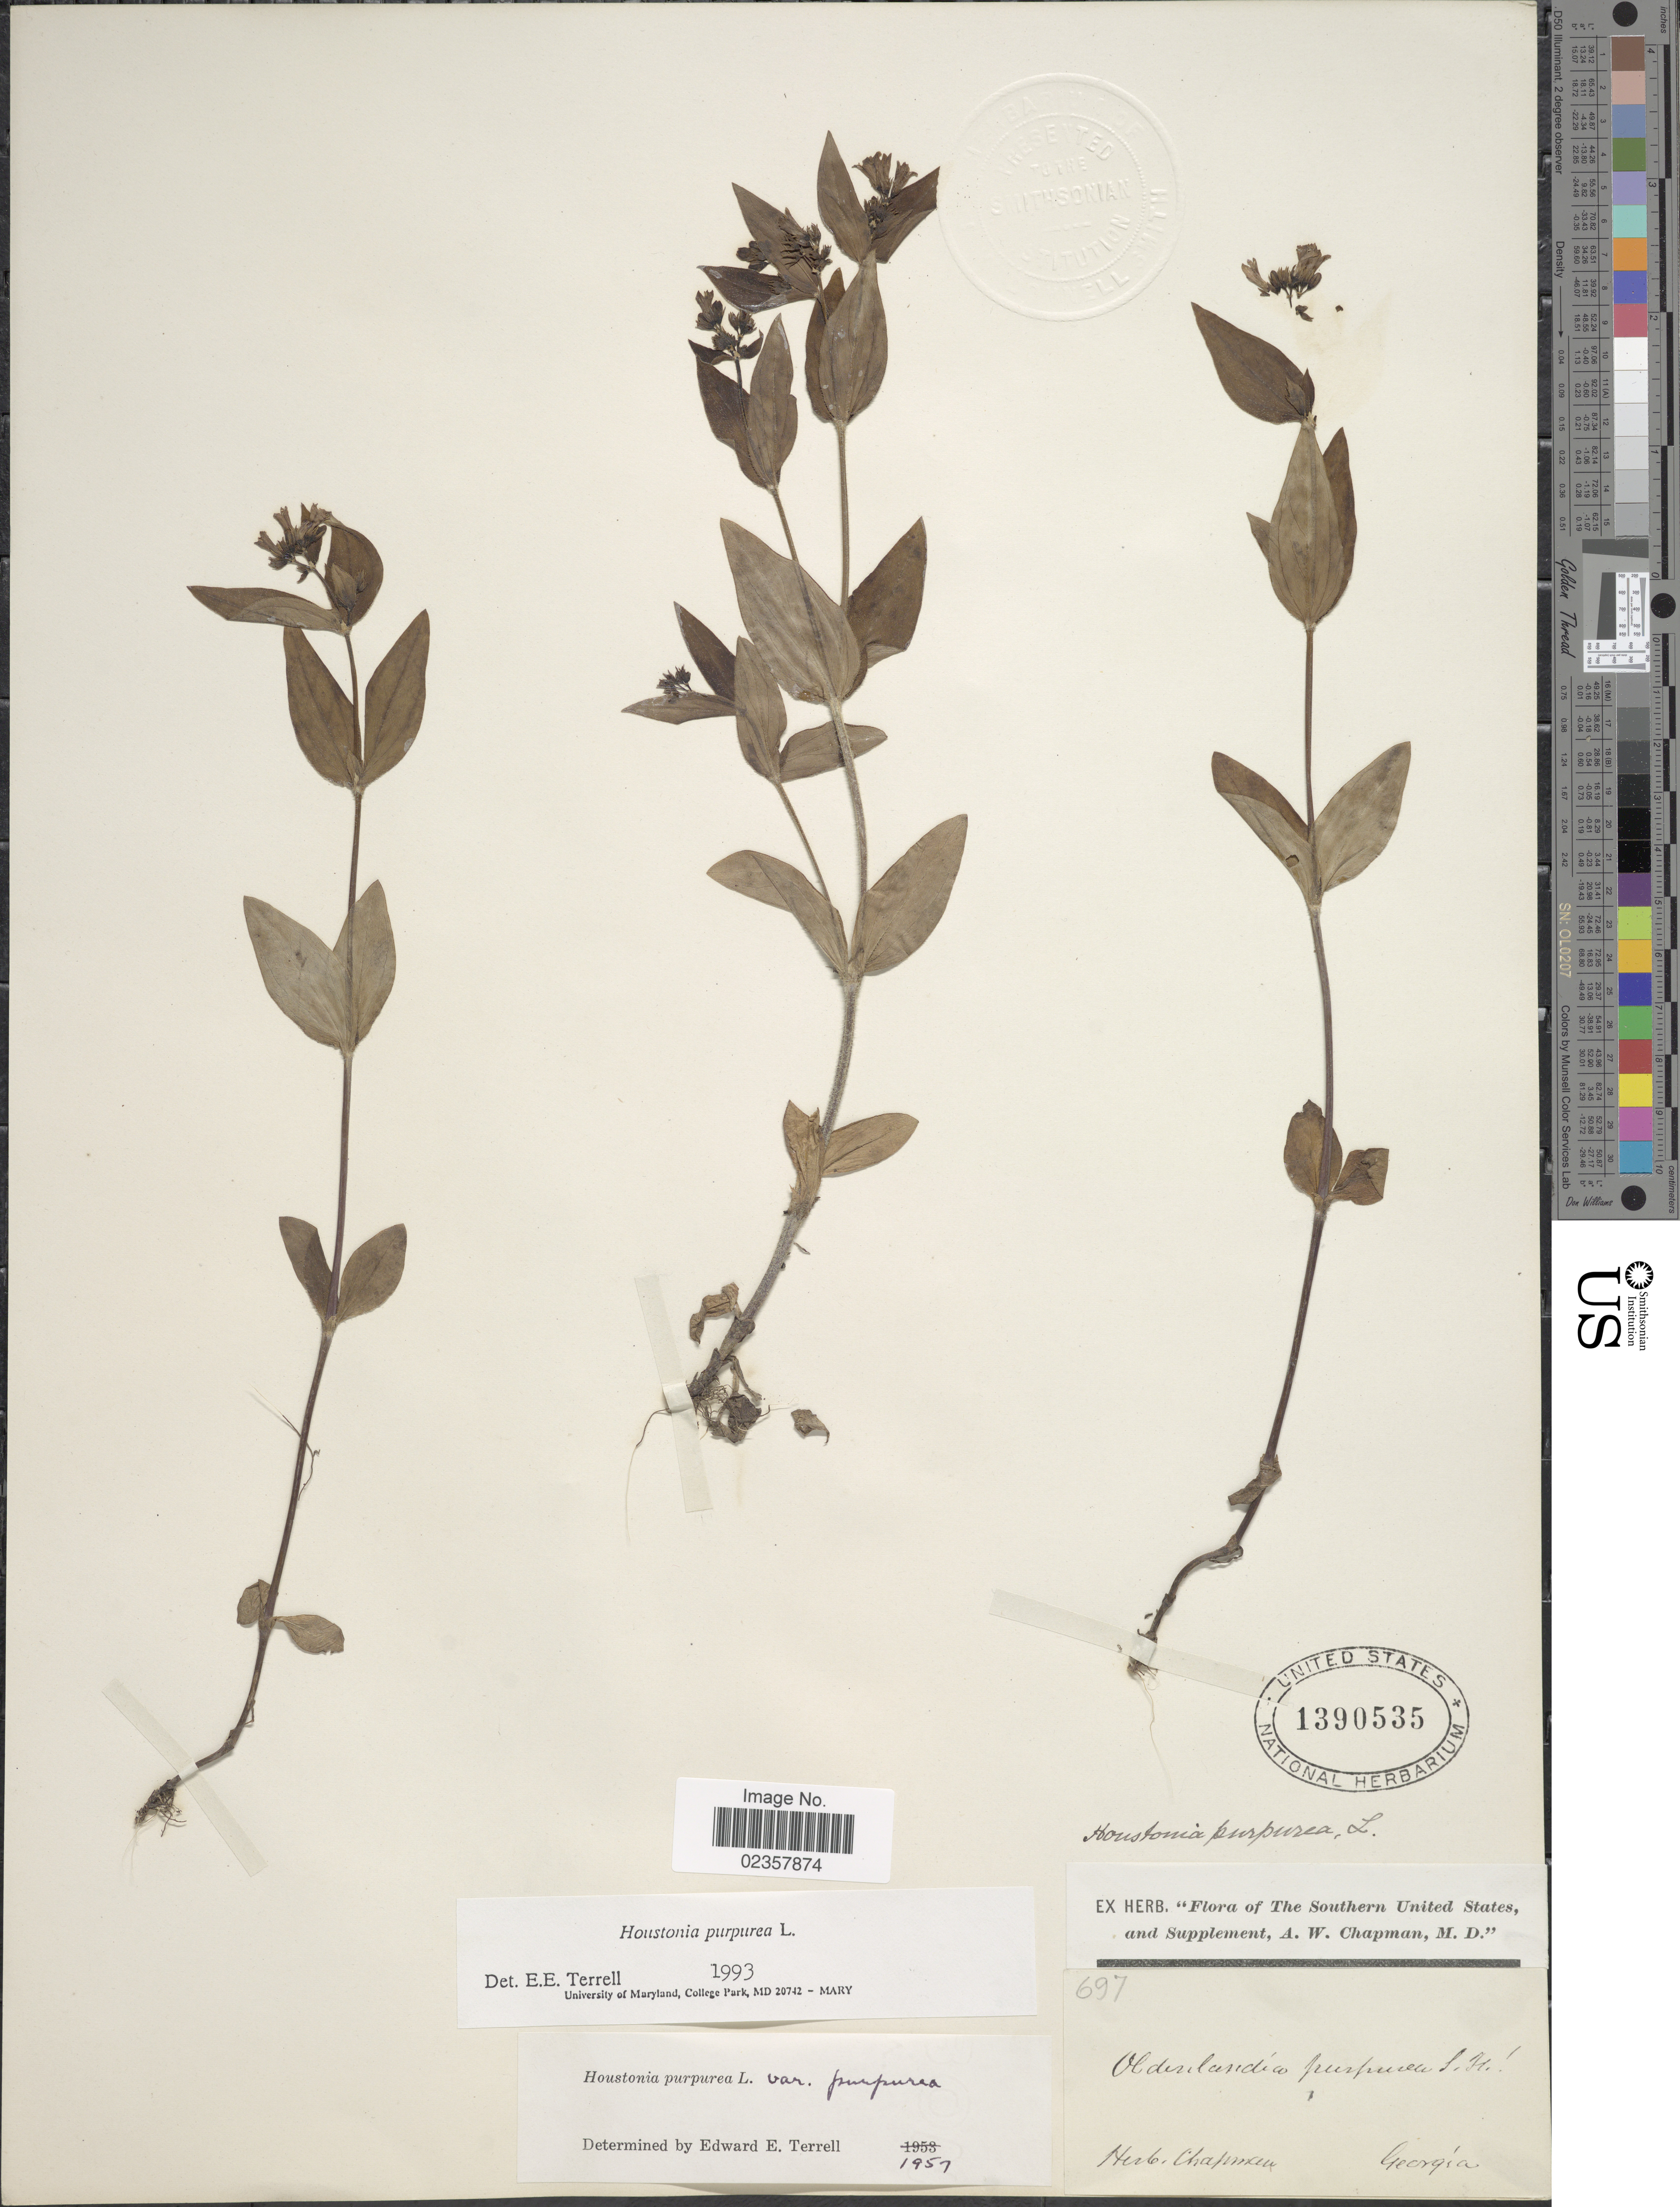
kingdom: Plantae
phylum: Tracheophyta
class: Magnoliopsida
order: Gentianales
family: Rubiaceae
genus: Houstonia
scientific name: Houstonia purpurea var. purpurea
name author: L.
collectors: ex herb. Chapman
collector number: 697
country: United States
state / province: Georgia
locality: Georgia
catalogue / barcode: US 1390535